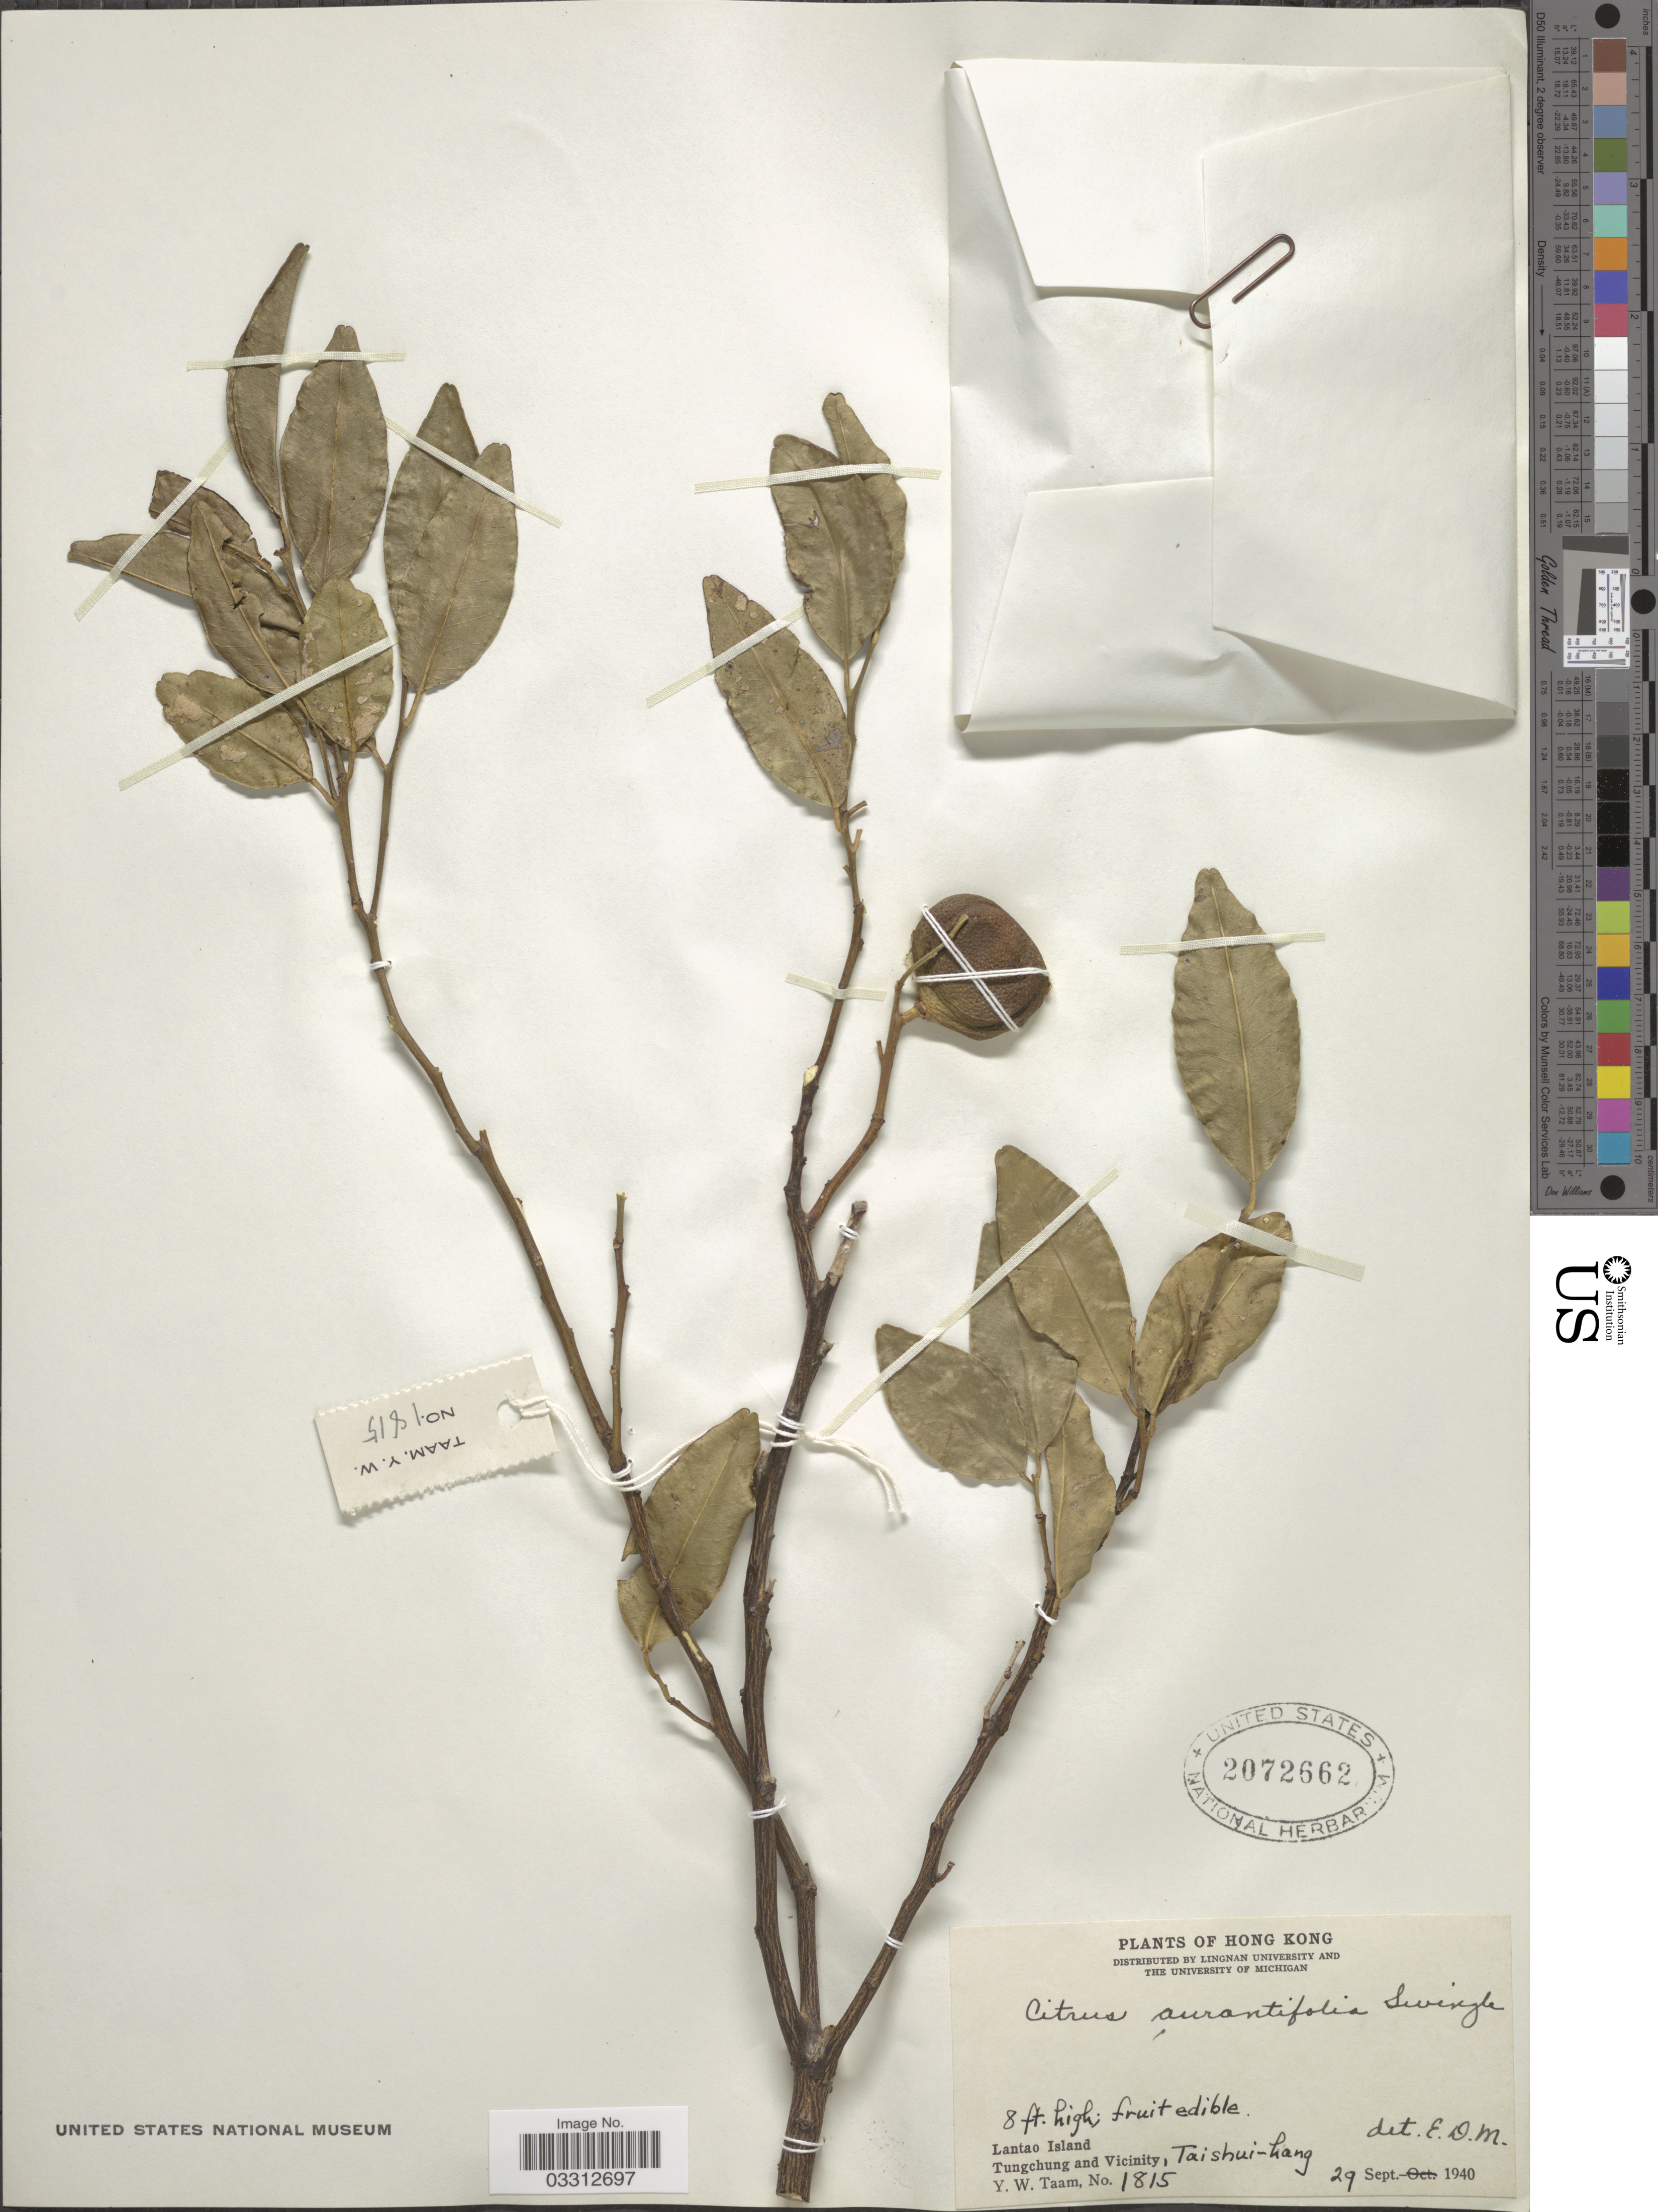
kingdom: Plantae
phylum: Tracheophyta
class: Magnoliopsida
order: Sapindales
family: Rutaceae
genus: Citrus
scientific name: Citrus x aurantifolia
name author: (Christm.) Swingle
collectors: Y. W. Taam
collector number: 1815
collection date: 1940-09-29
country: China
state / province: Hong Kong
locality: Lantao Island, Tungchung and Vicinity, Taishui-Lang.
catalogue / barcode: US 2072662